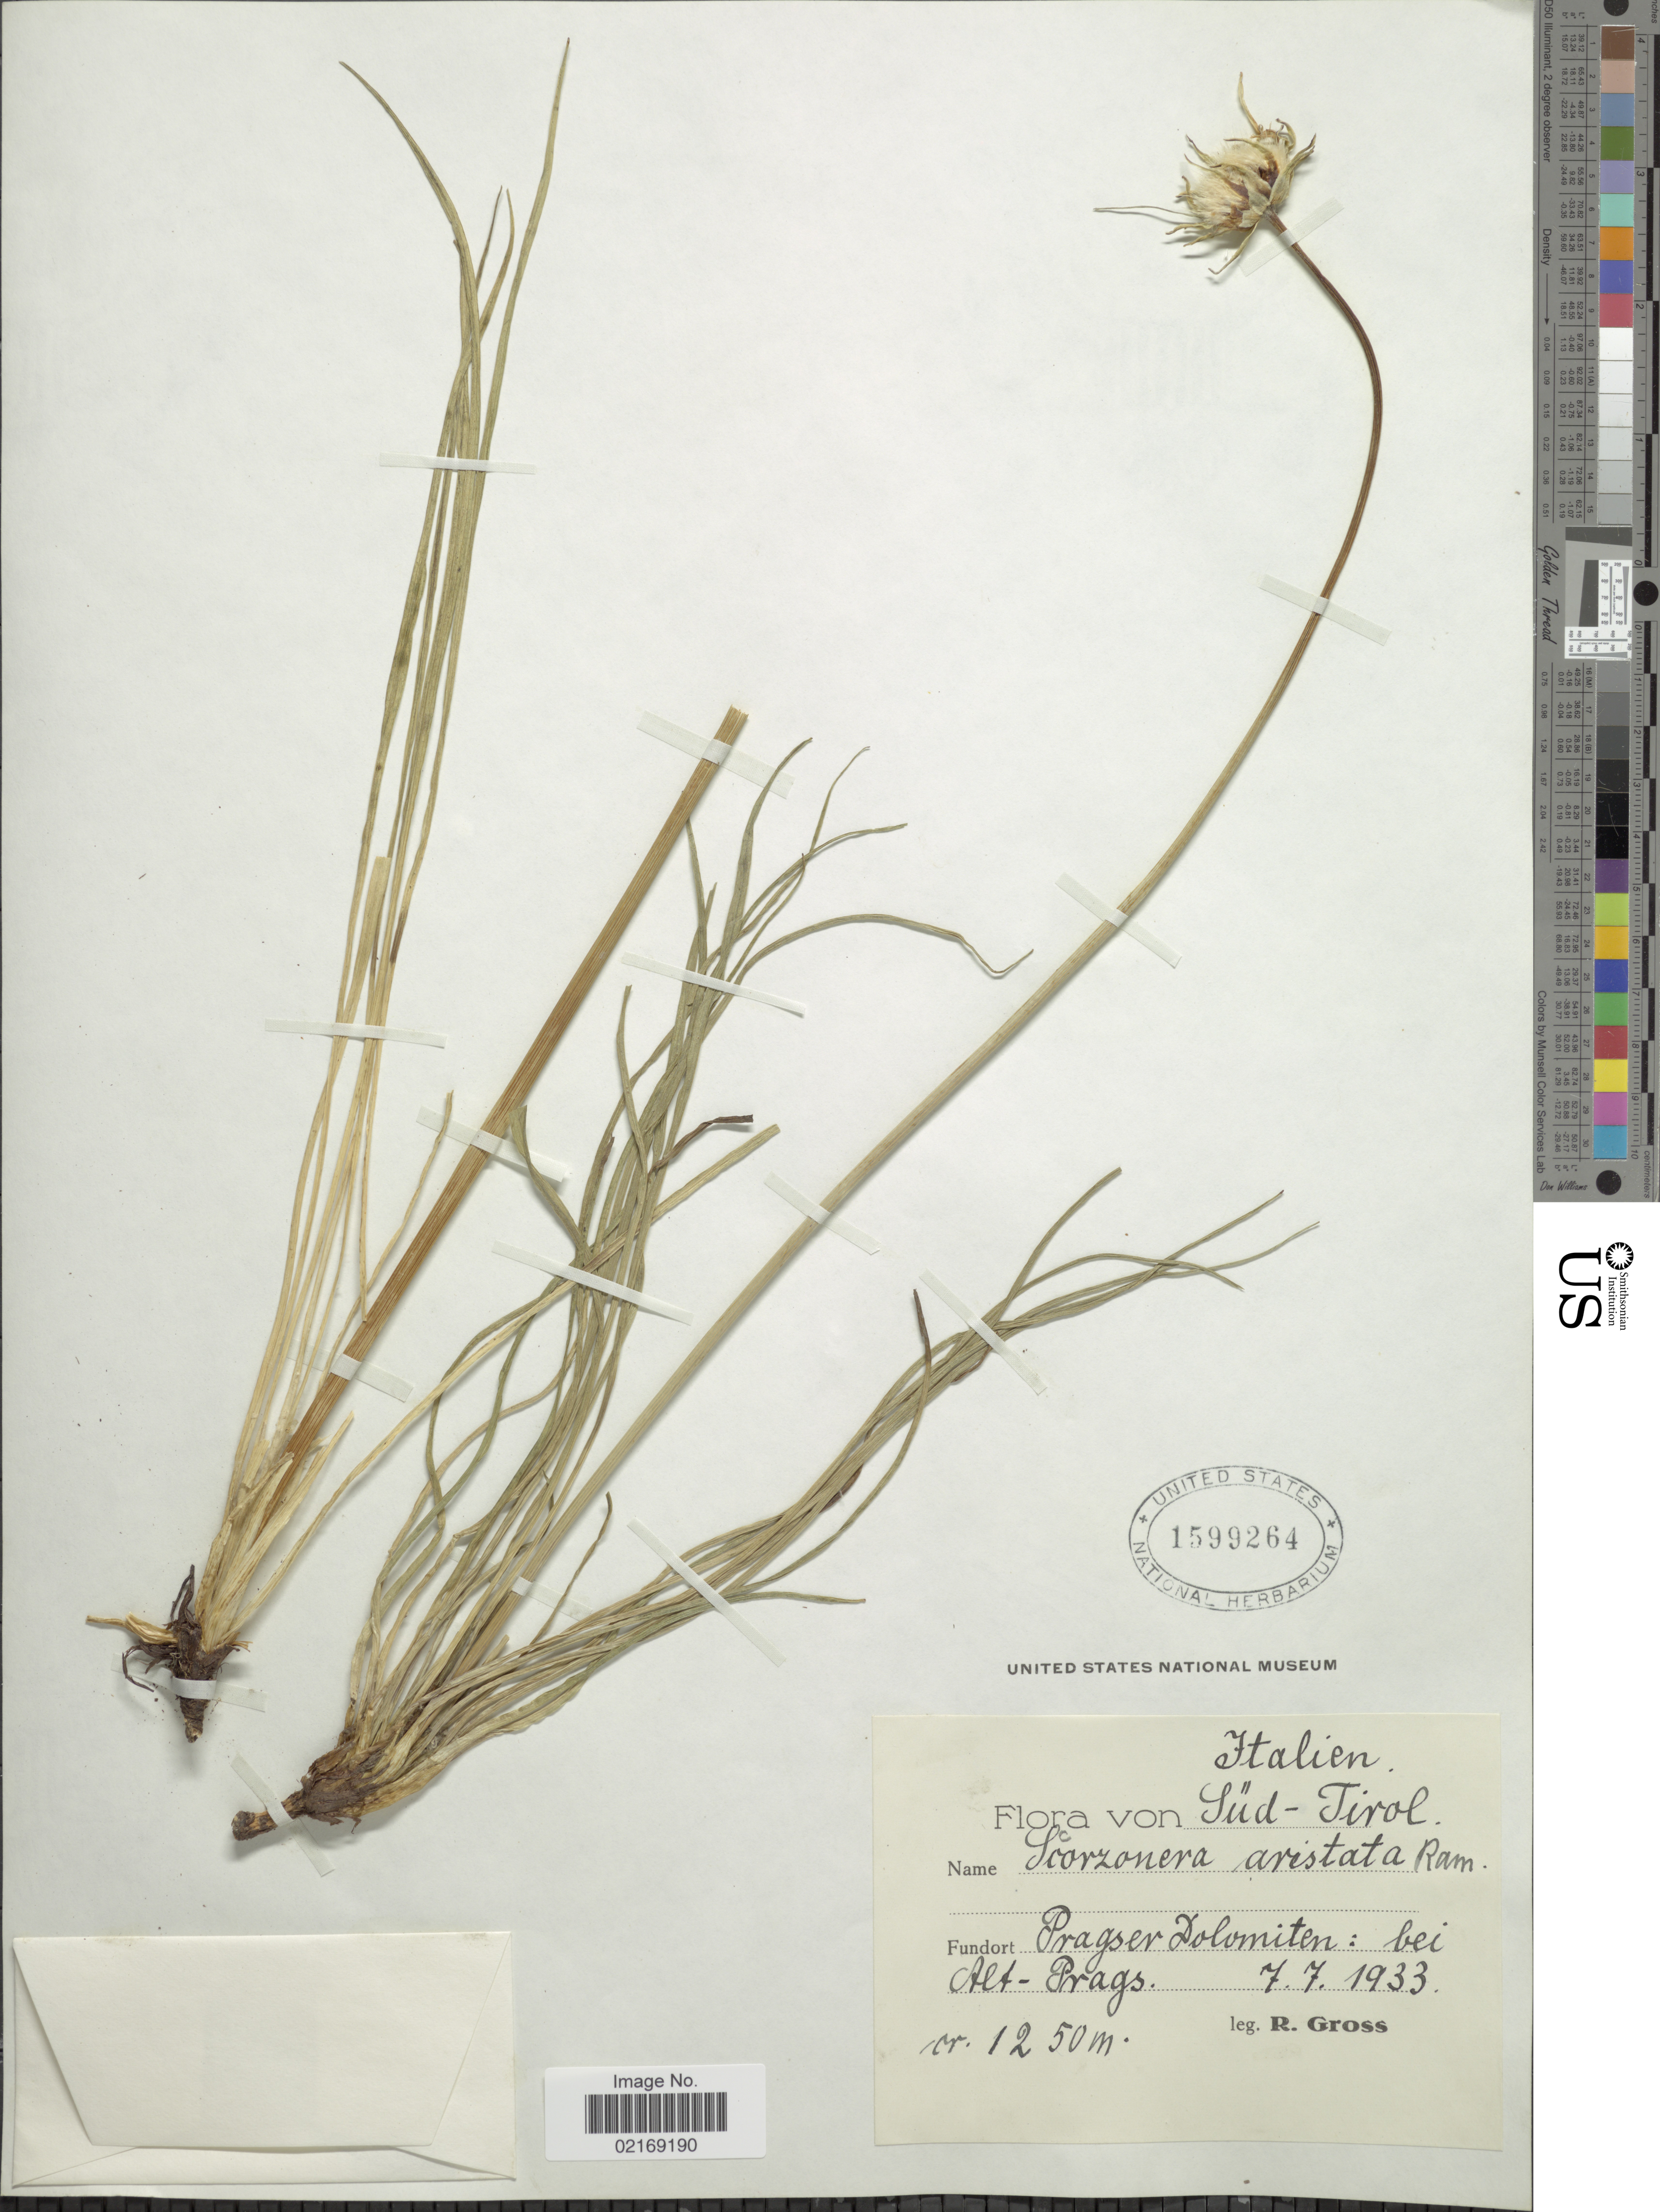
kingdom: Plantae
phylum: Tracheophyta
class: Magnoliopsida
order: Asterales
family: Asteraceae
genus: Scorzonera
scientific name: Scorzonera aristata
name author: Ramond ex DC.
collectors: R. Gross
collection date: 1933-07-07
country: Italy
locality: Süd-Tirol, Fundort Pragser Dolomiten: bei Alt-Prags.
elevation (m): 1250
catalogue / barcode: US 1599264